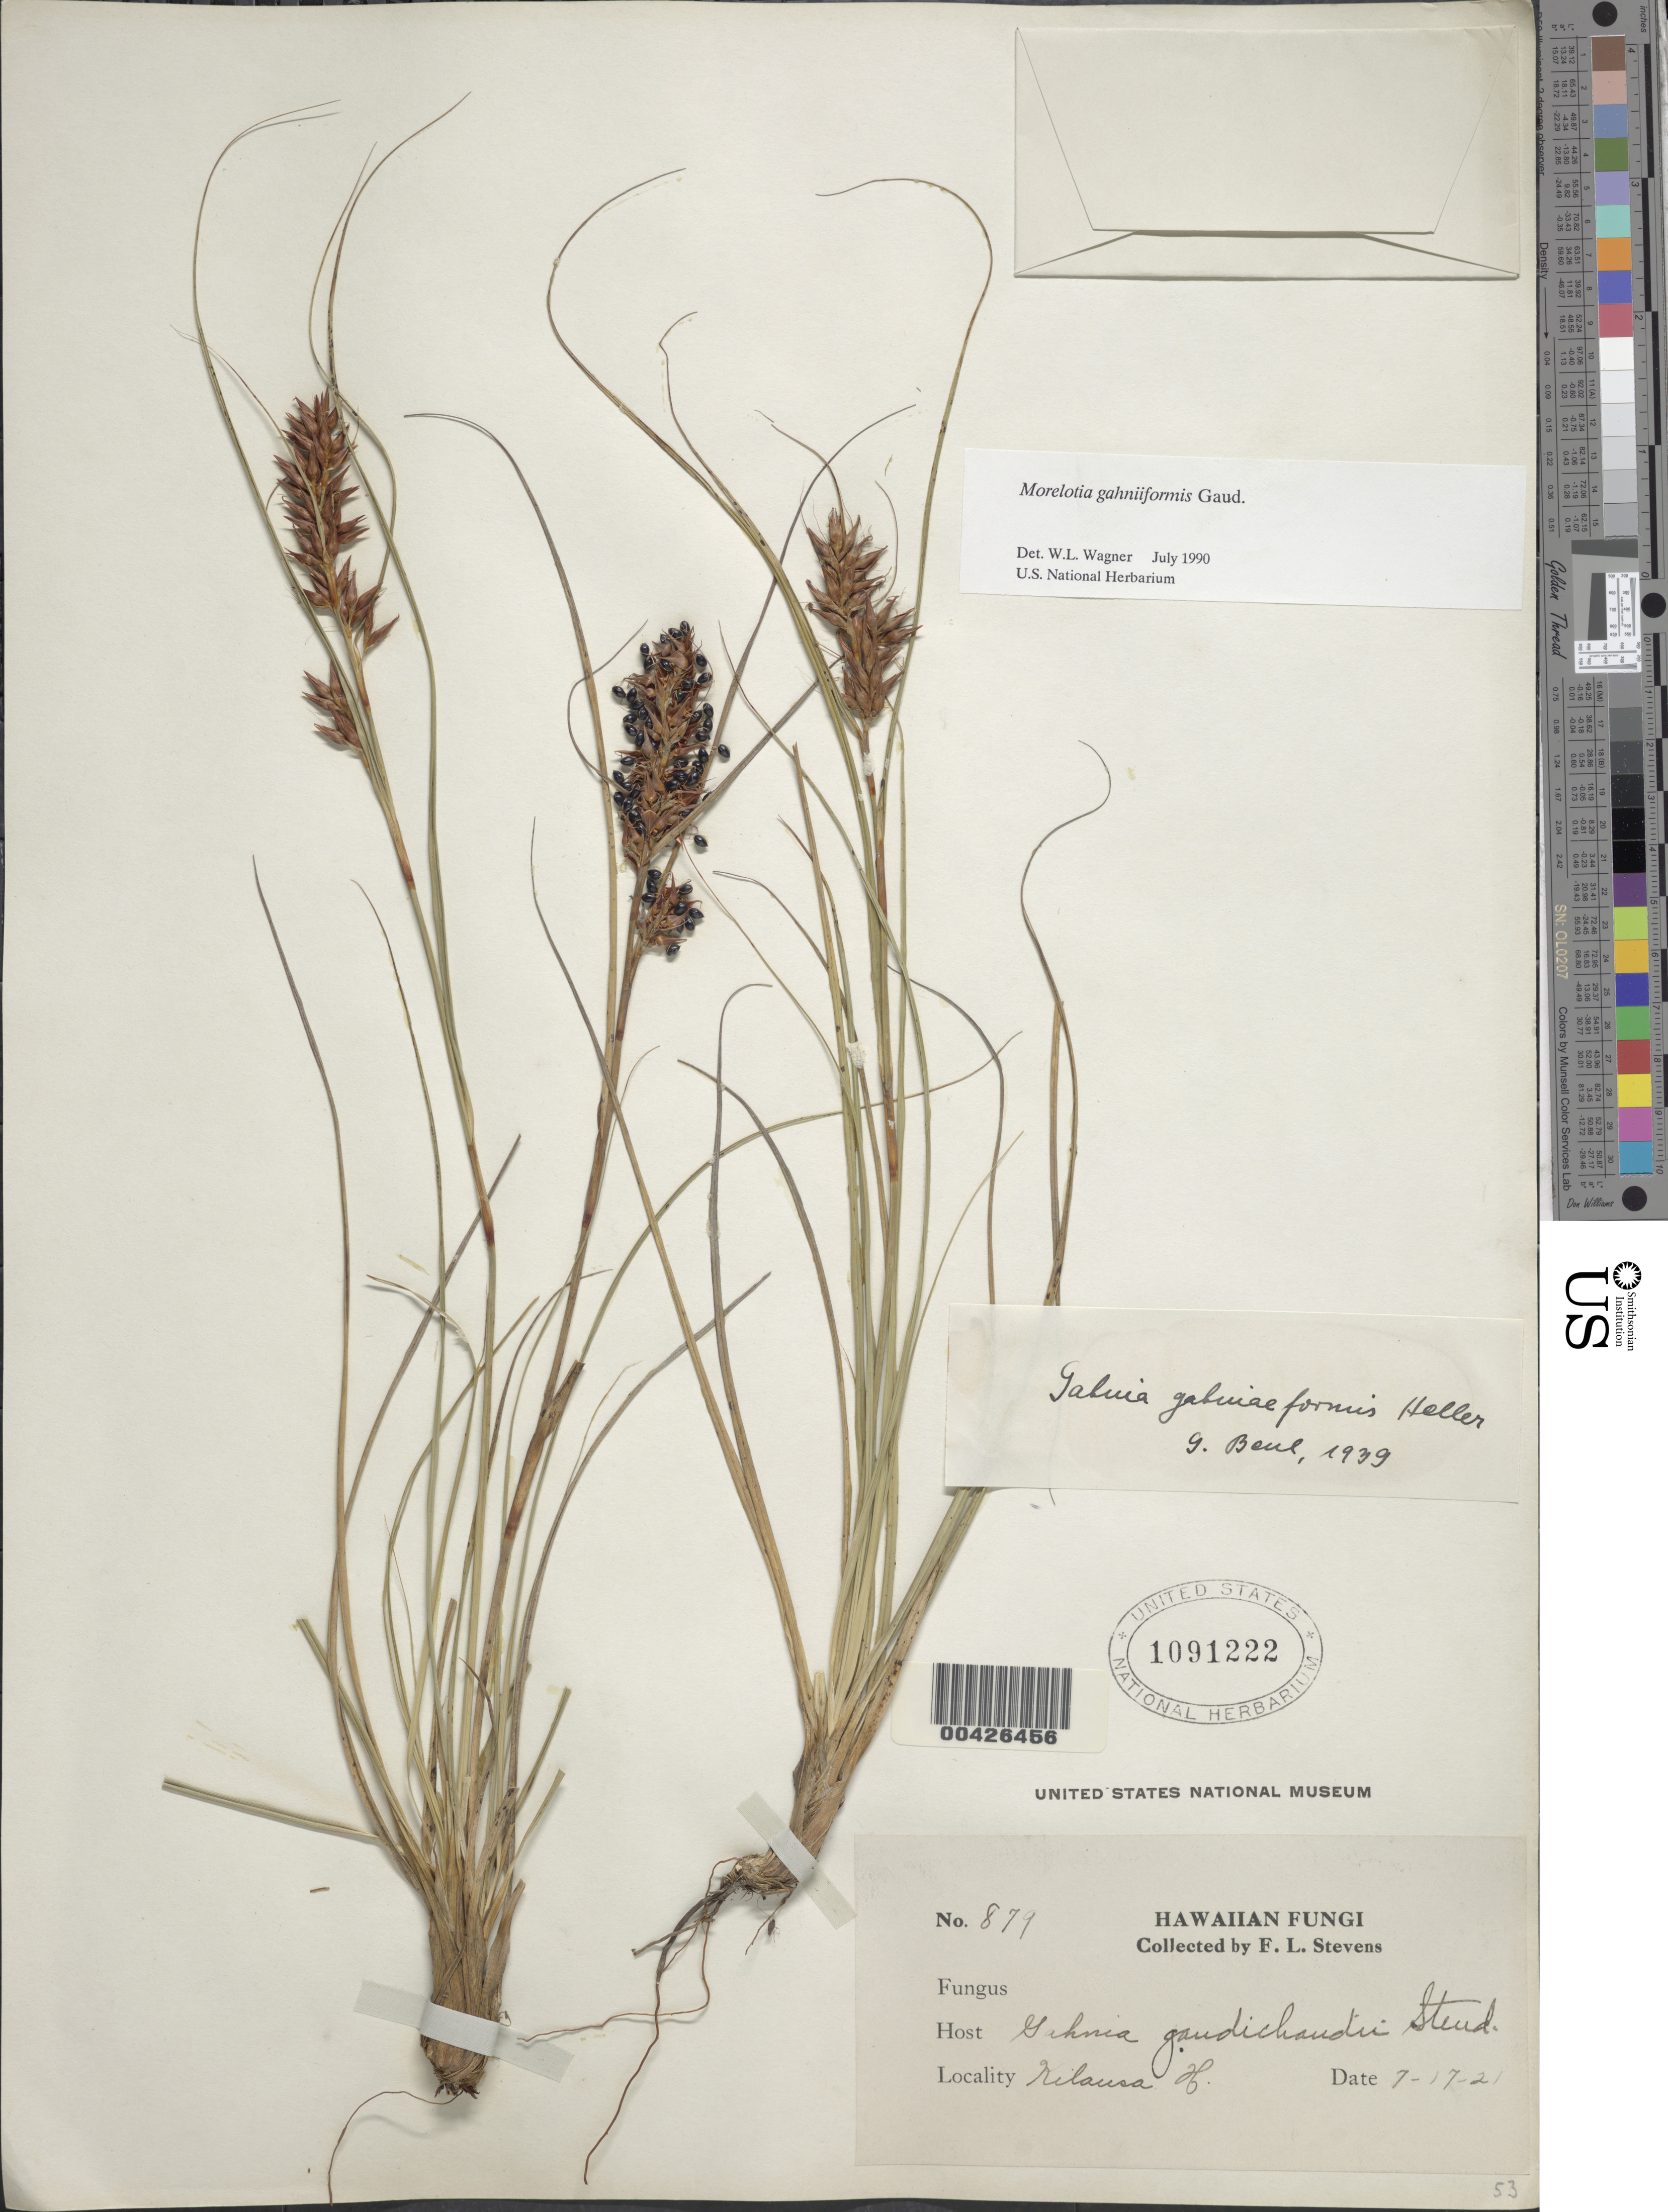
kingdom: Plantae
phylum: Tracheophyta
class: Liliopsida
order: Poales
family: Cyperaceae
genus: Morelotia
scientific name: Morelotia gahniiformis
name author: Gaudich.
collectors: F. L. Stevens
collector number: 879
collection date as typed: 17 Jul 1921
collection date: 1921-07-17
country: United States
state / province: Hawaii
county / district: Honolulu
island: Oahu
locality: Kilauea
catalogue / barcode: US 1091222